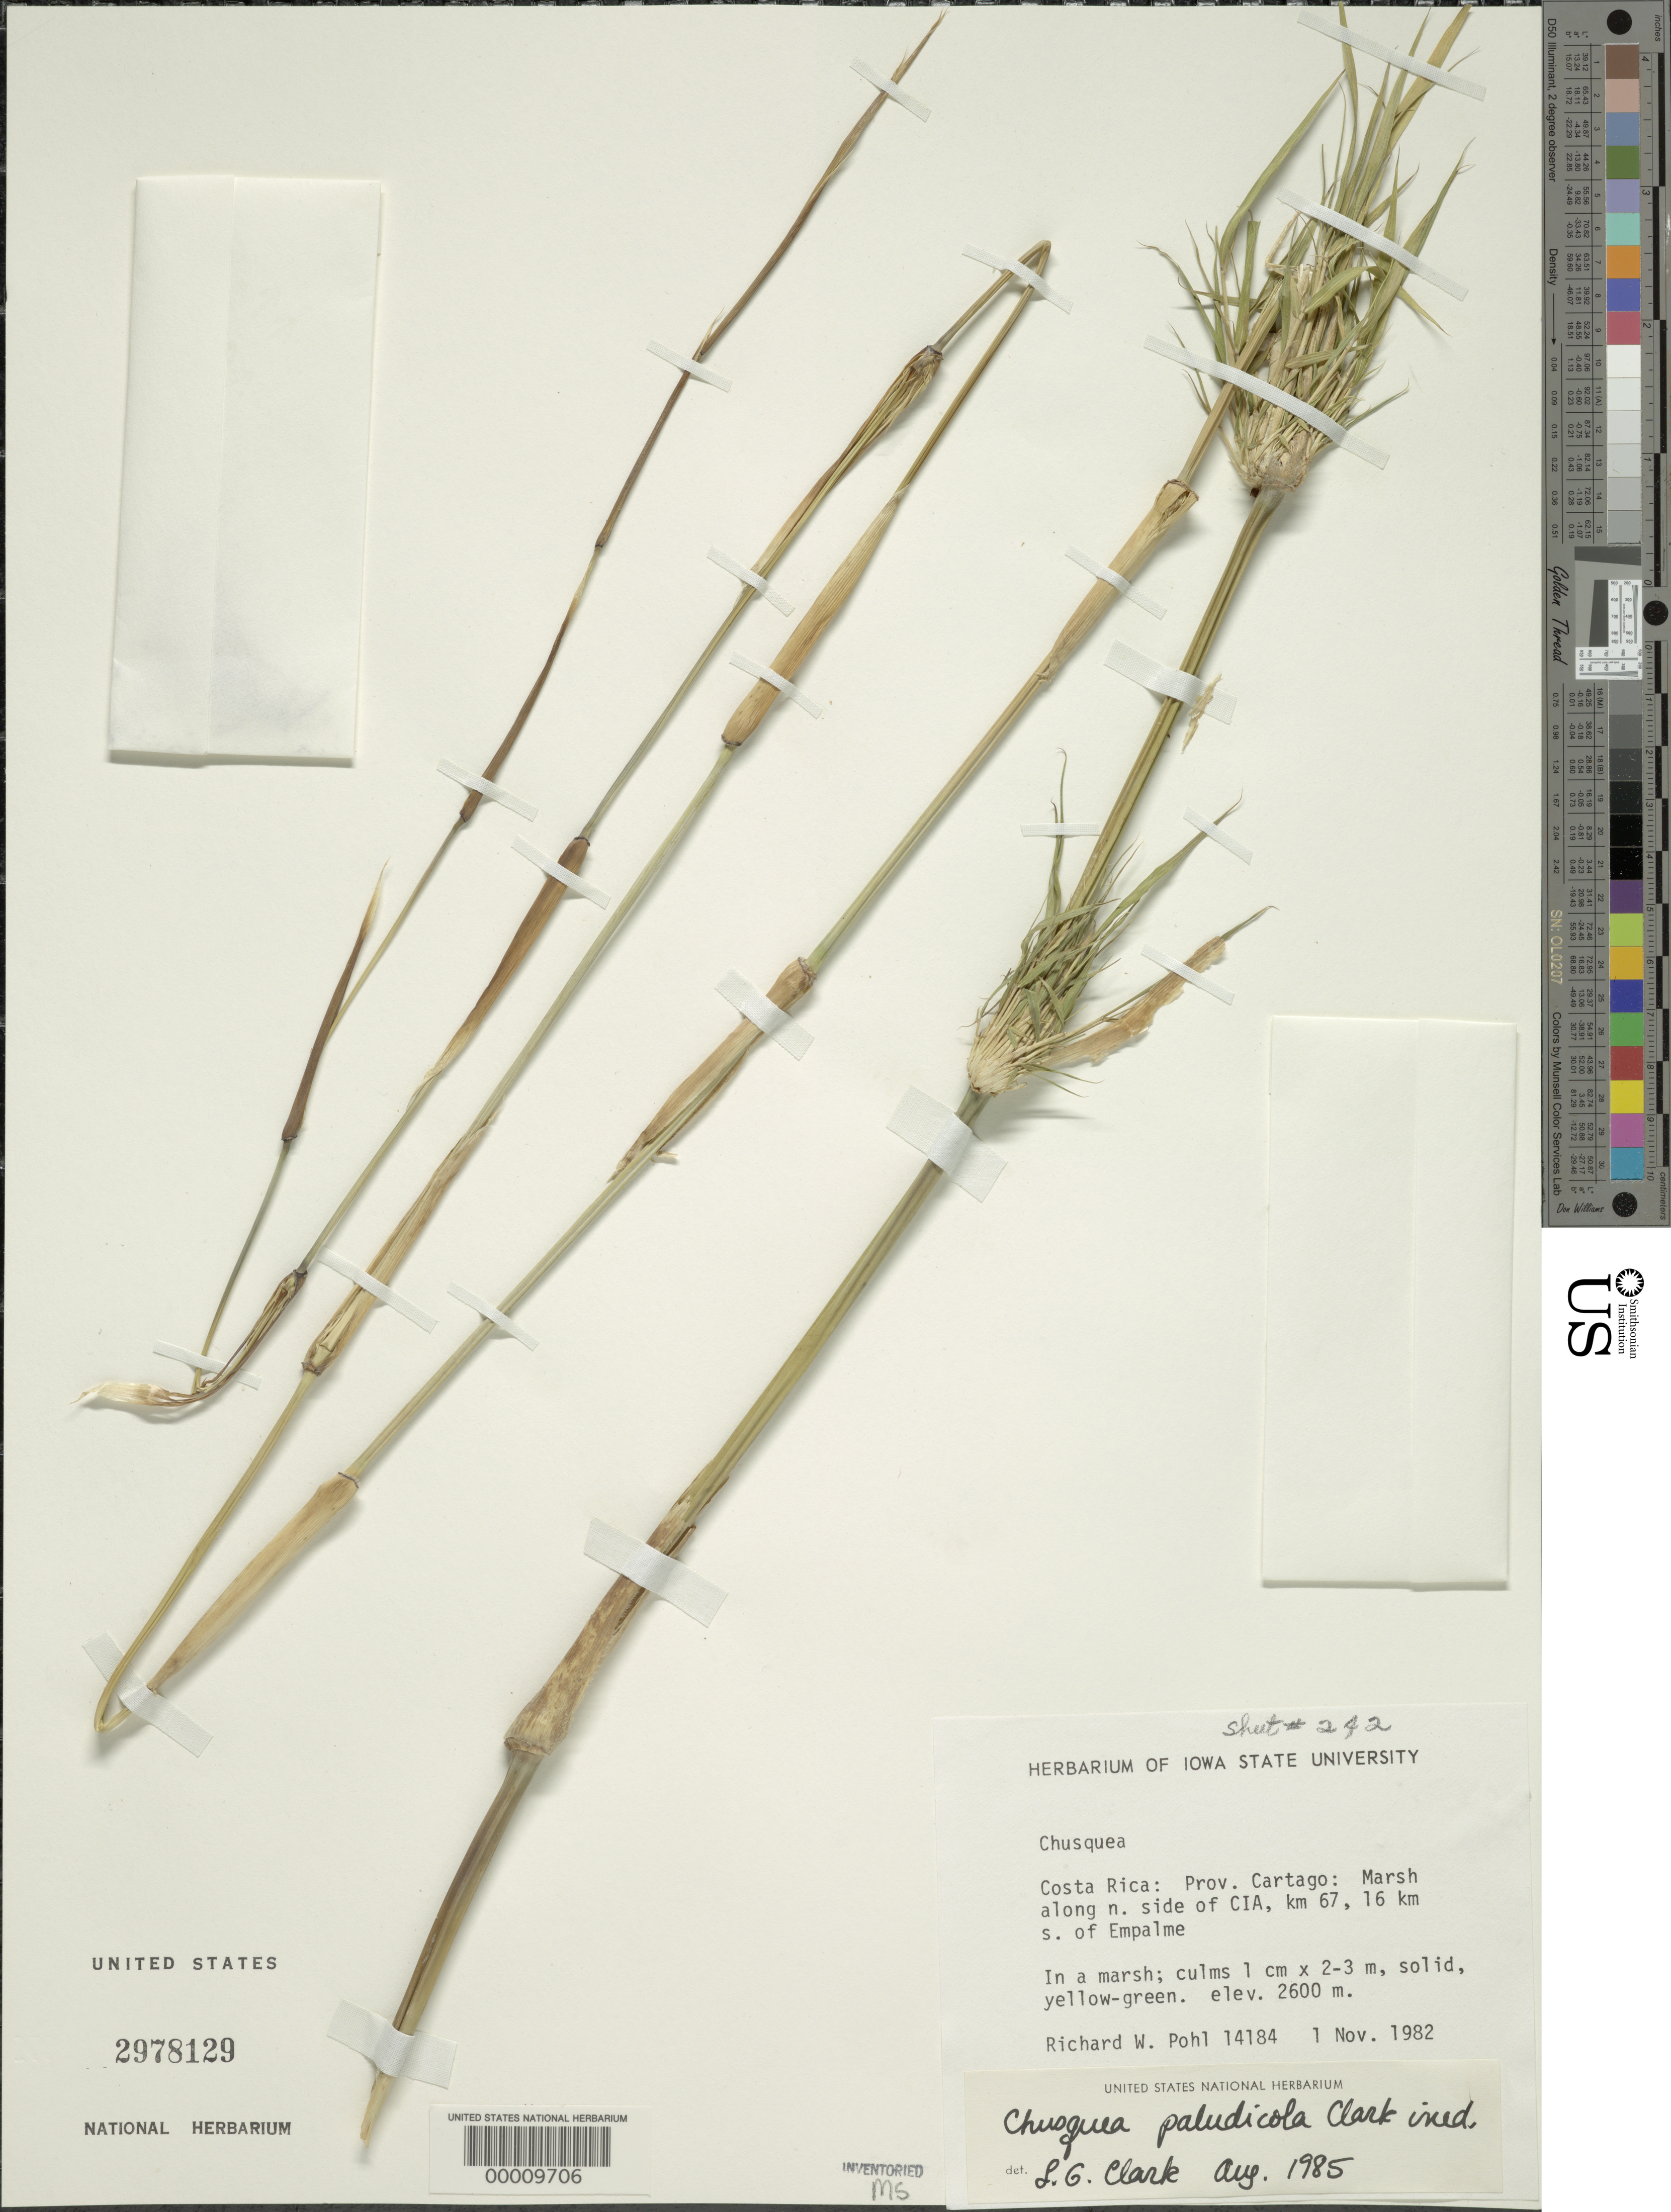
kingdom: Plantae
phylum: Tracheophyta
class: Liliopsida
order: Poales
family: Poaceae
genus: Chusquea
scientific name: Chusquea sp.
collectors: R. W. Pohl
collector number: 14184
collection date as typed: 01 Nov 1982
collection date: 1982-11-01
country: Costa Rica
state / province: Cartago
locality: Cia, Empalme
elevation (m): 2600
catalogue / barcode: US 2978129